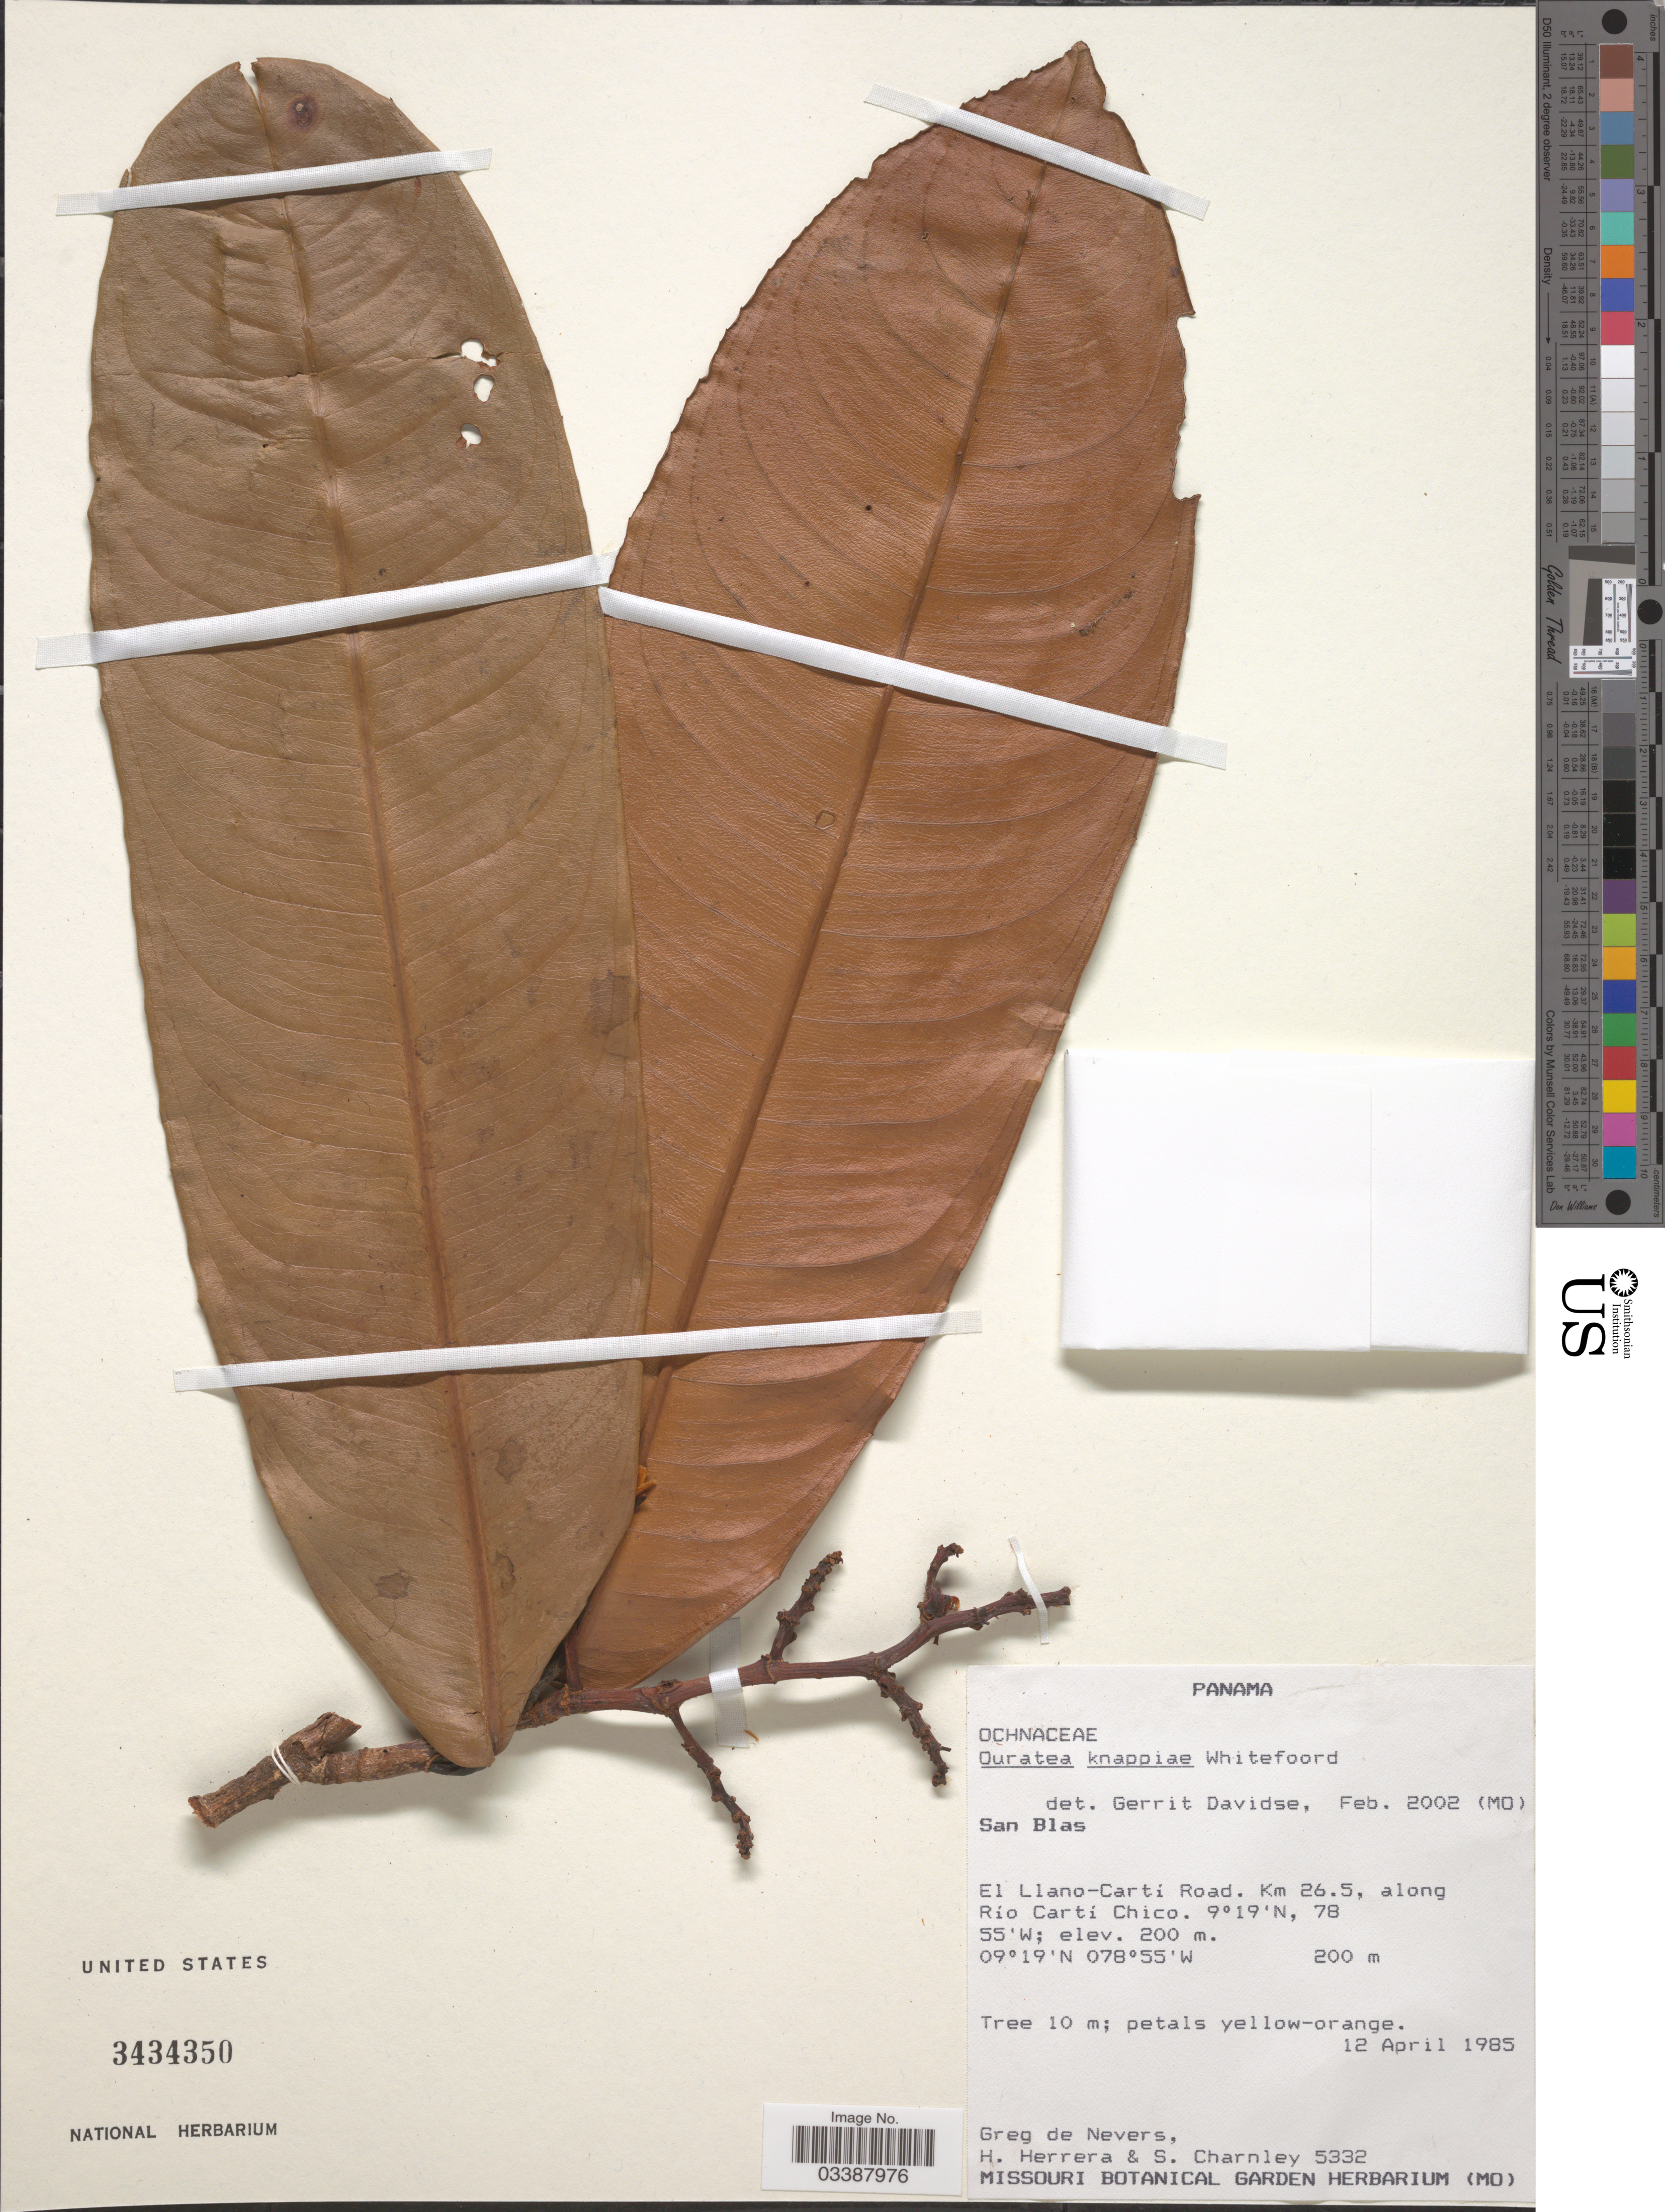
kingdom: Plantae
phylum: Tracheophyta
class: Magnoliopsida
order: Malpighiales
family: Ochnaceae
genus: Ouratea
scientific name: Ouratea knappiae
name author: Whitef.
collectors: G. Nevers, H. Herrera & S. Charnley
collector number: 5332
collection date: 1985-04-12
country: Panama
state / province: Kuna Yala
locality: San Blas. El Llano-Cartí Road. Km 26.5, along Río Cartí Chico.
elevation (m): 200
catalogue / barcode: US 3434350